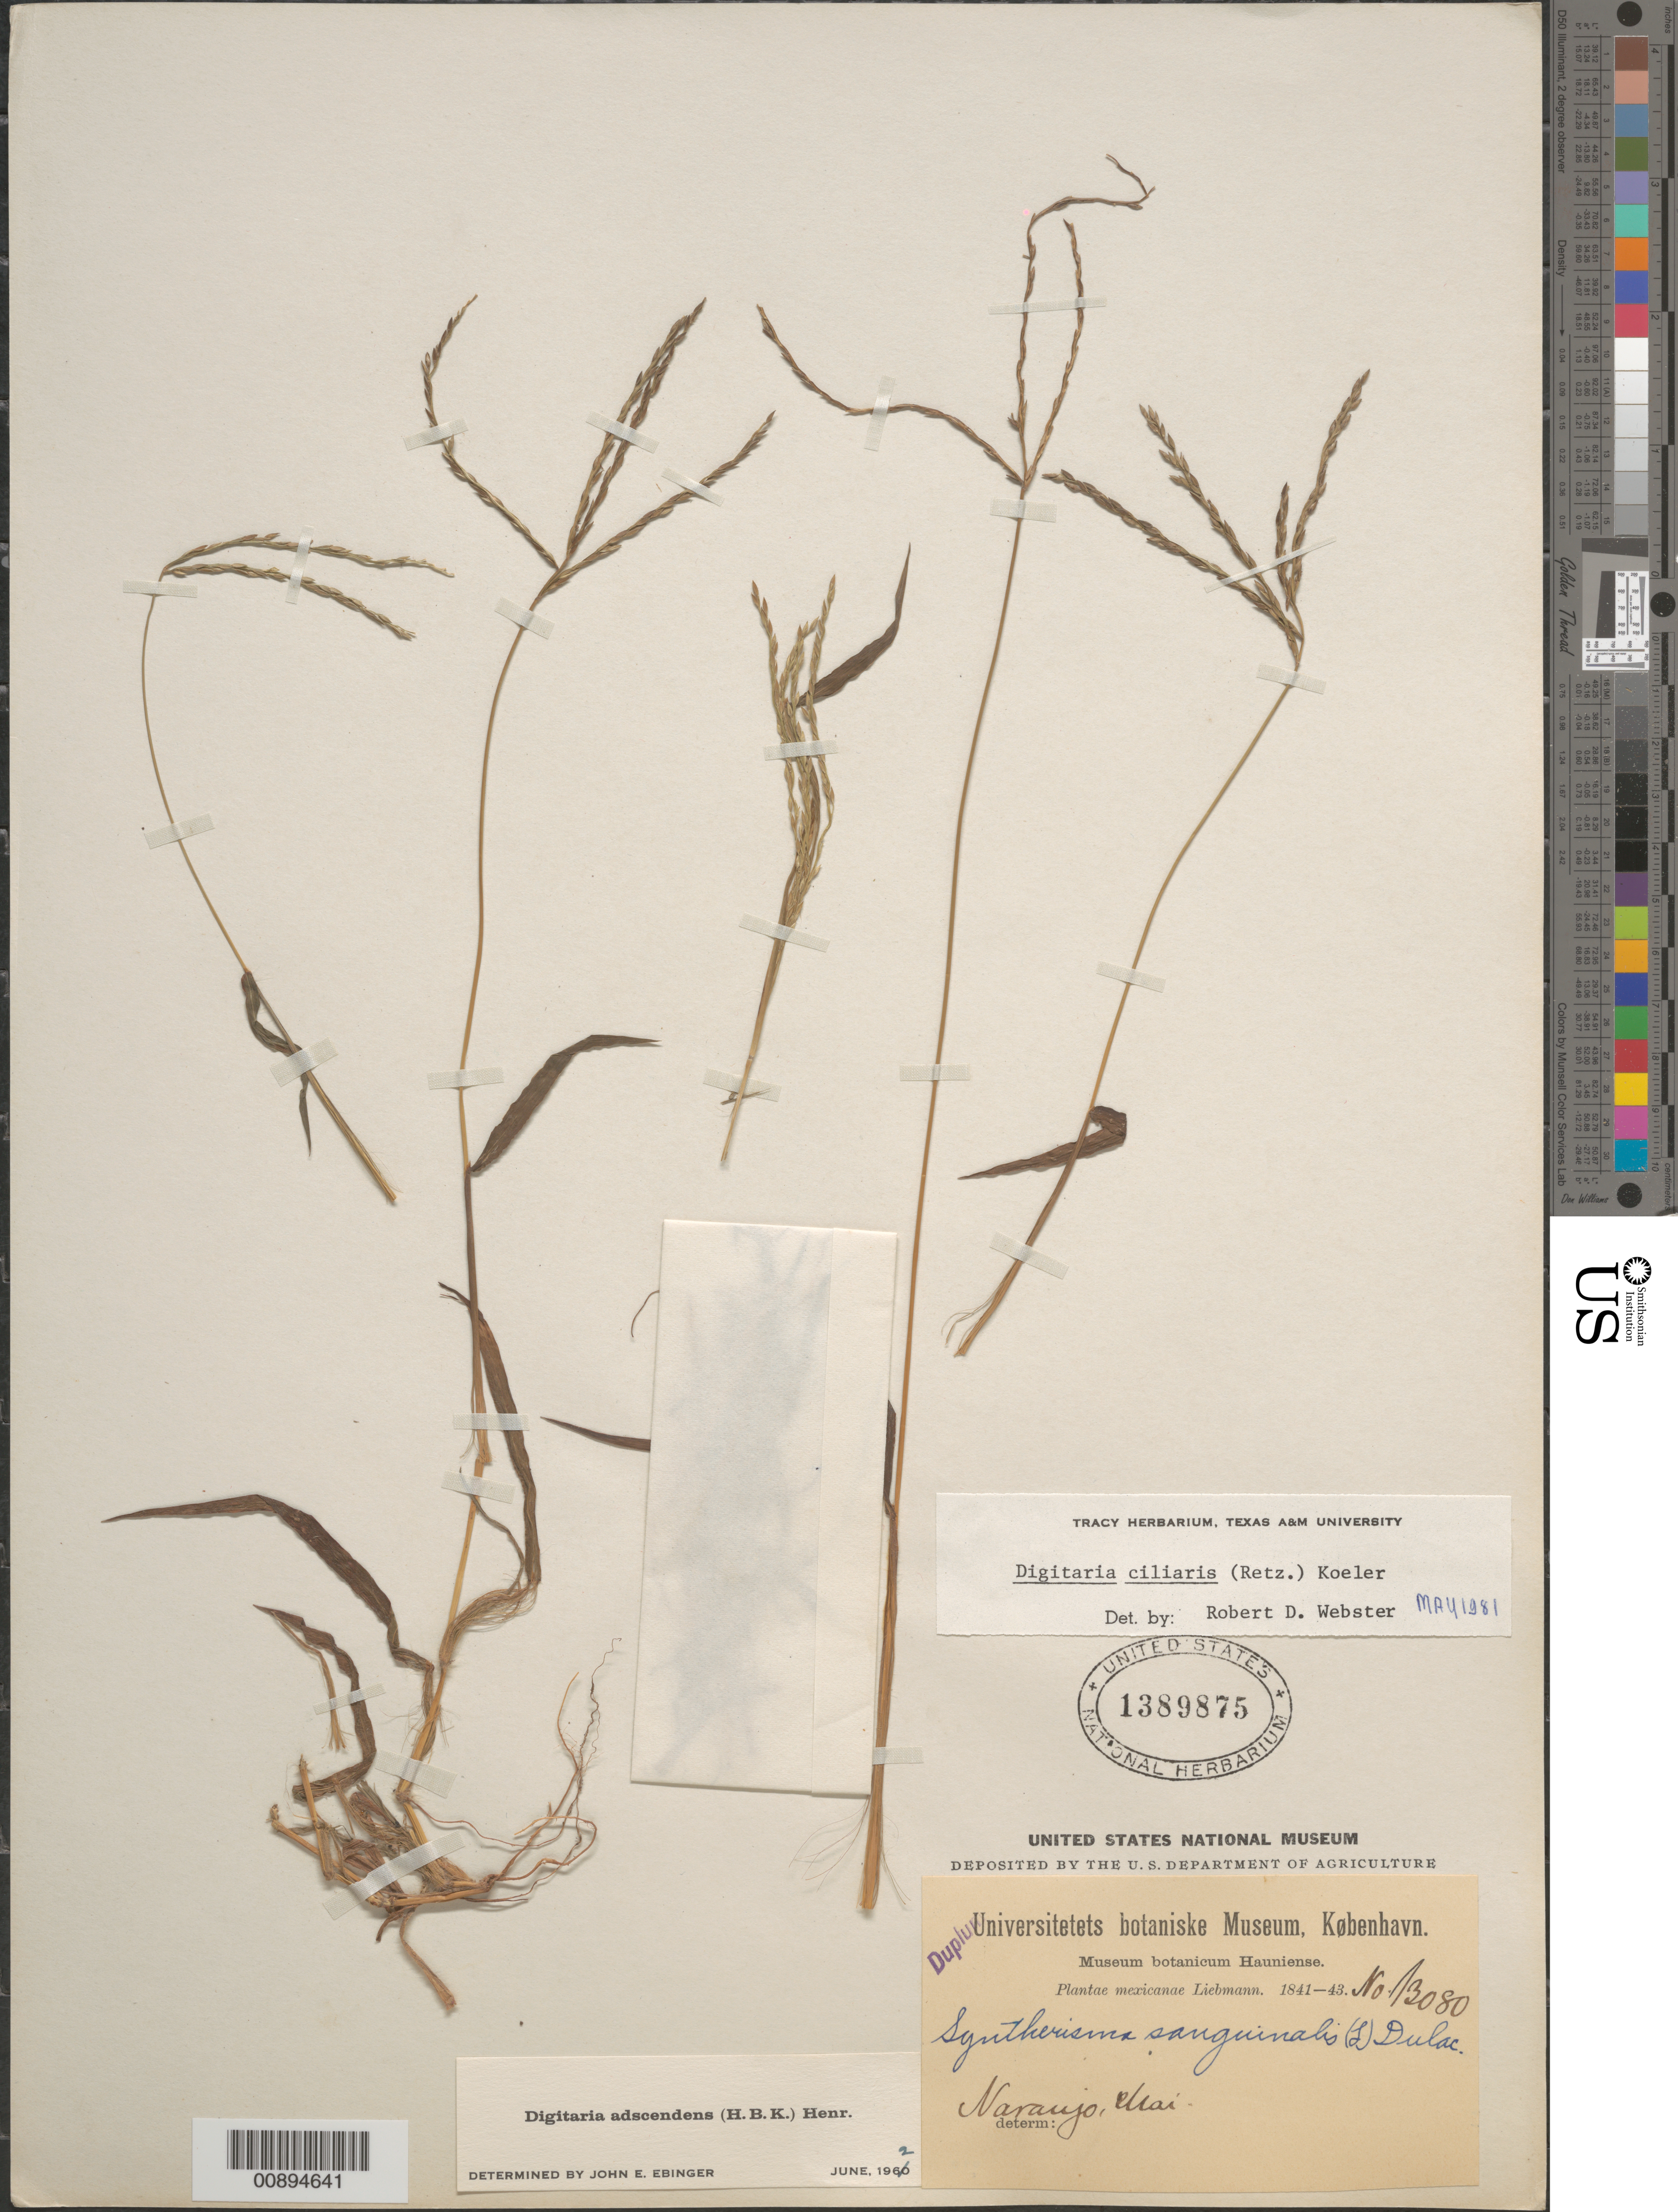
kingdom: Plantae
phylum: Tracheophyta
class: Liliopsida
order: Poales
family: Poaceae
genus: Digitaria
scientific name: Digitaria ciliaris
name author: (Retz.) Koeler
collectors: F. M. Liebmann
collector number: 13080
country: Mexico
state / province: Tamaulipas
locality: Naranjo, Mai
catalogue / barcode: US 1389875